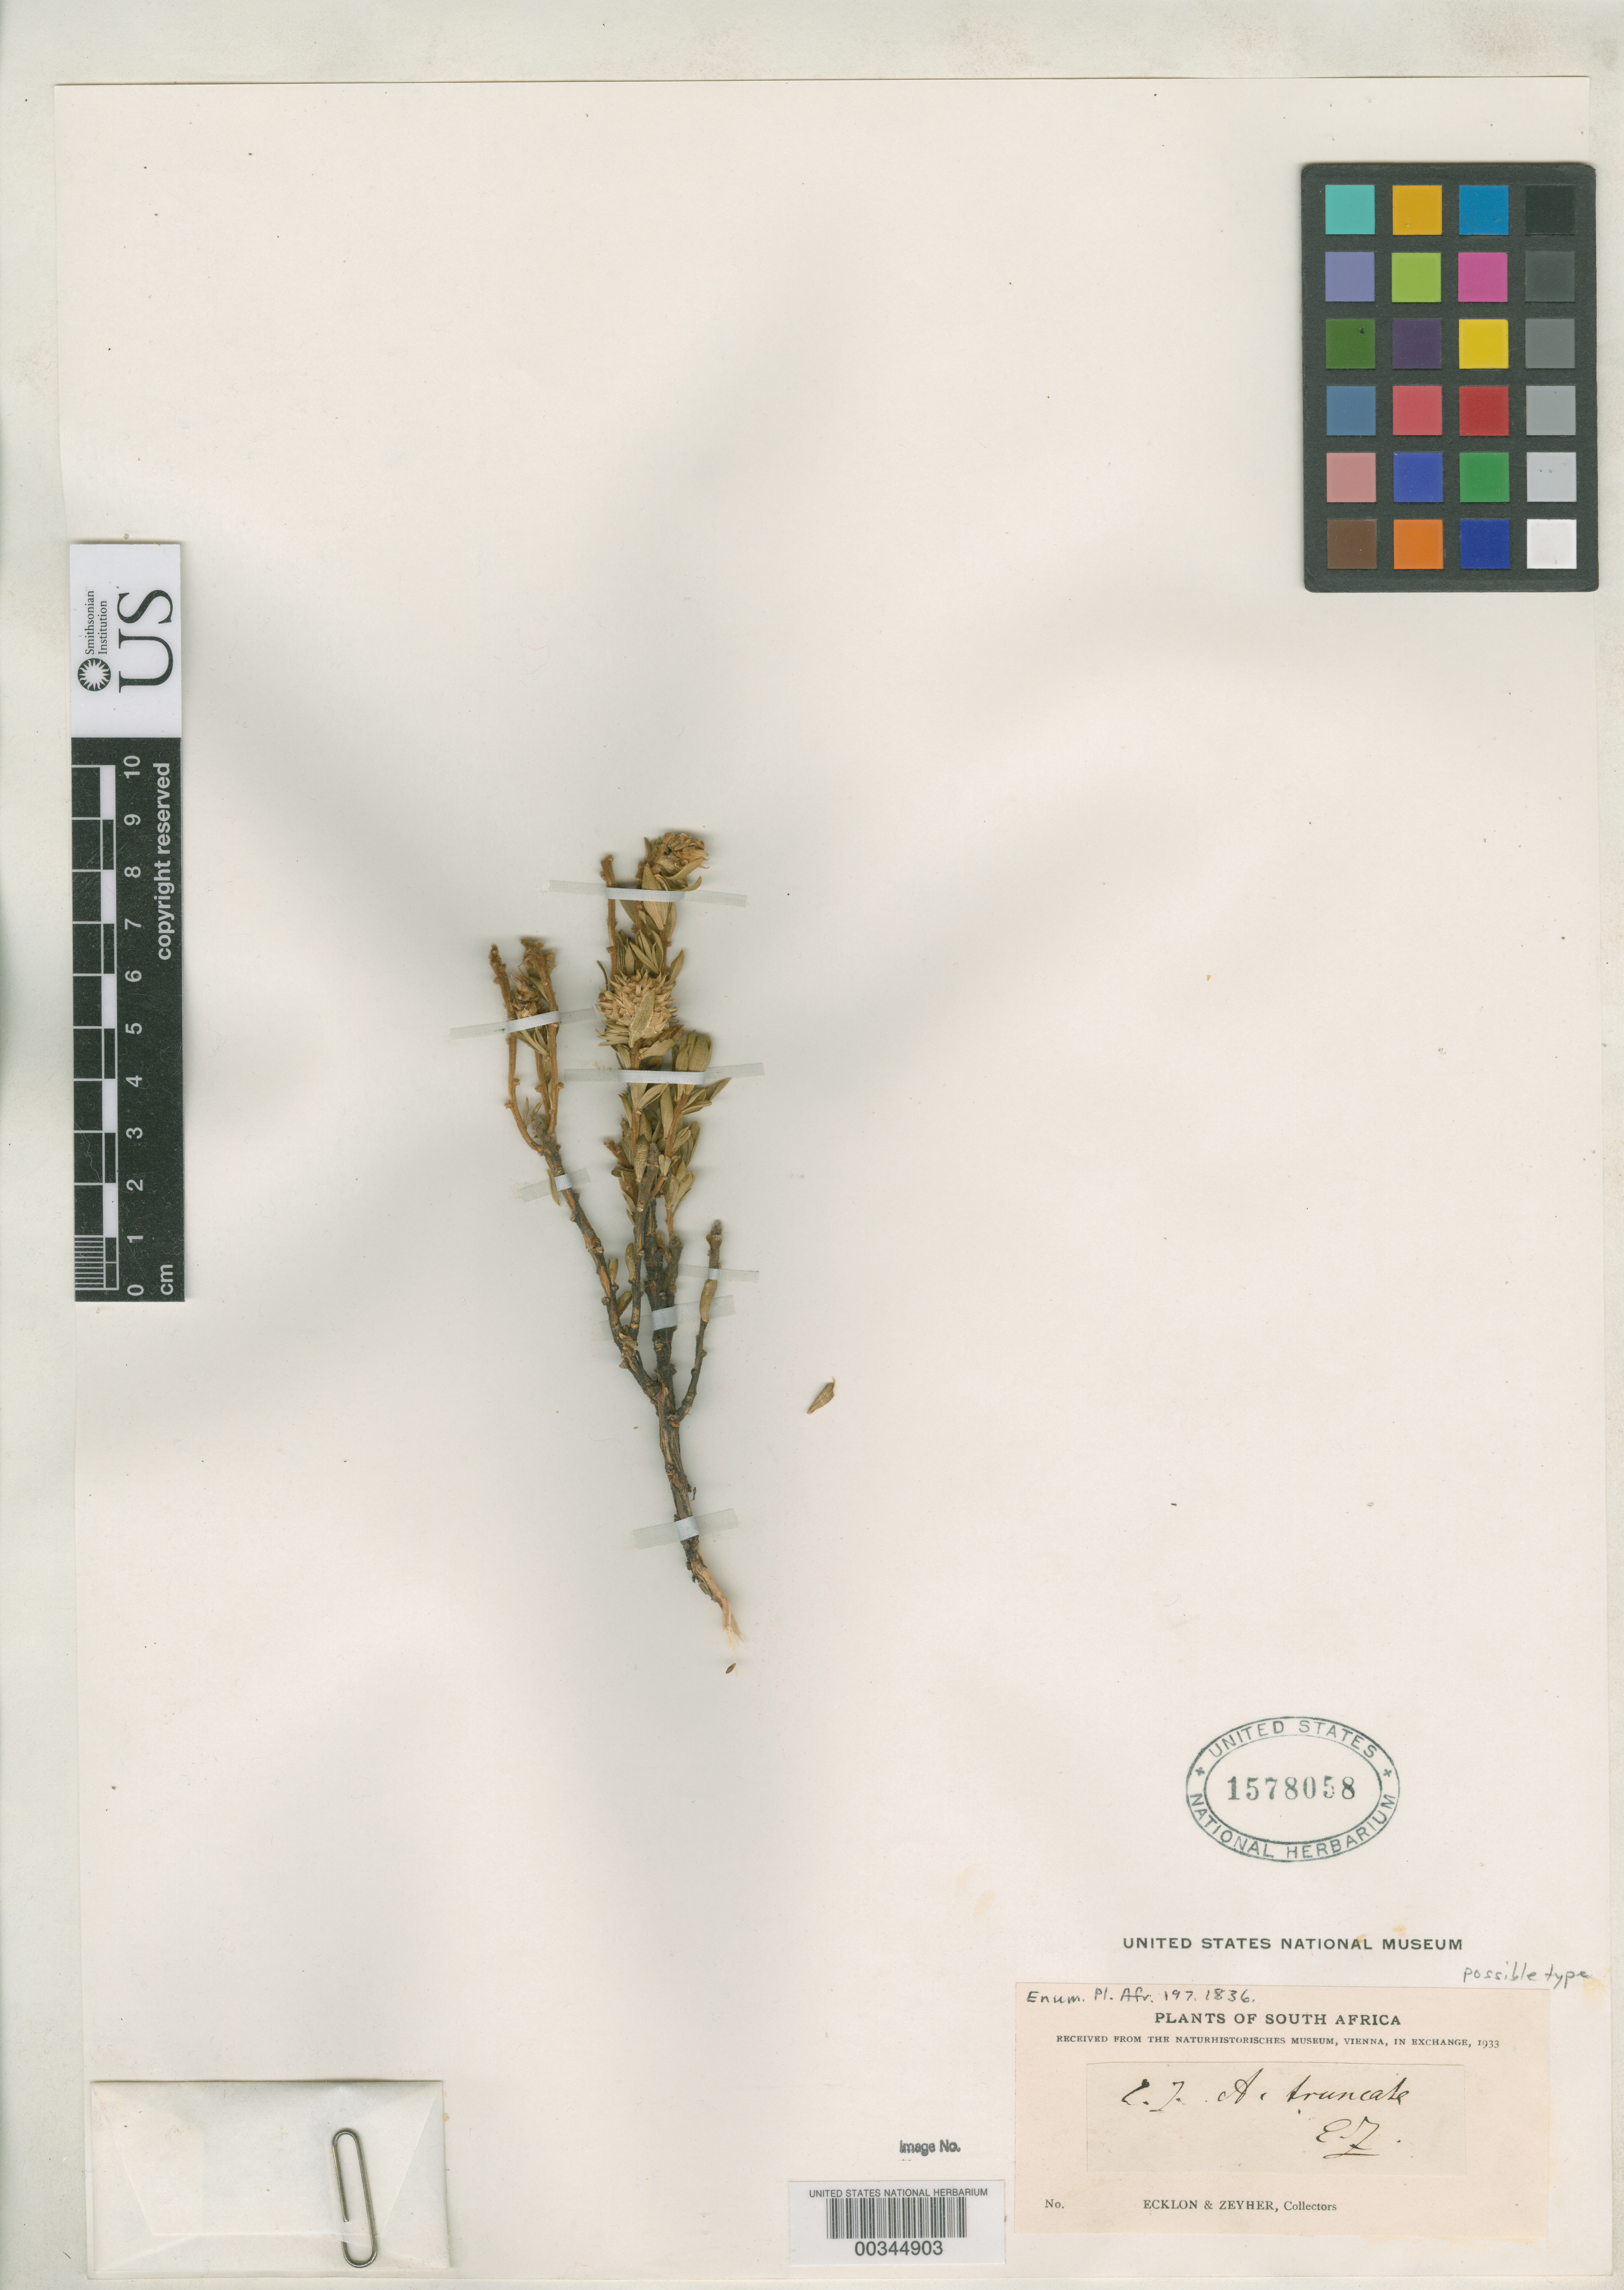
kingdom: Plantae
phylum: Tracheophyta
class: Magnoliopsida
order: Fabales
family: Fabaceae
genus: Aspalathus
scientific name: Aspalathus truncata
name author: Eckl. & Zeyh.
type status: Possible Type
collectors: C. F. Ecklon & C. Zeyher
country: South Africa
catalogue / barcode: US 1578058